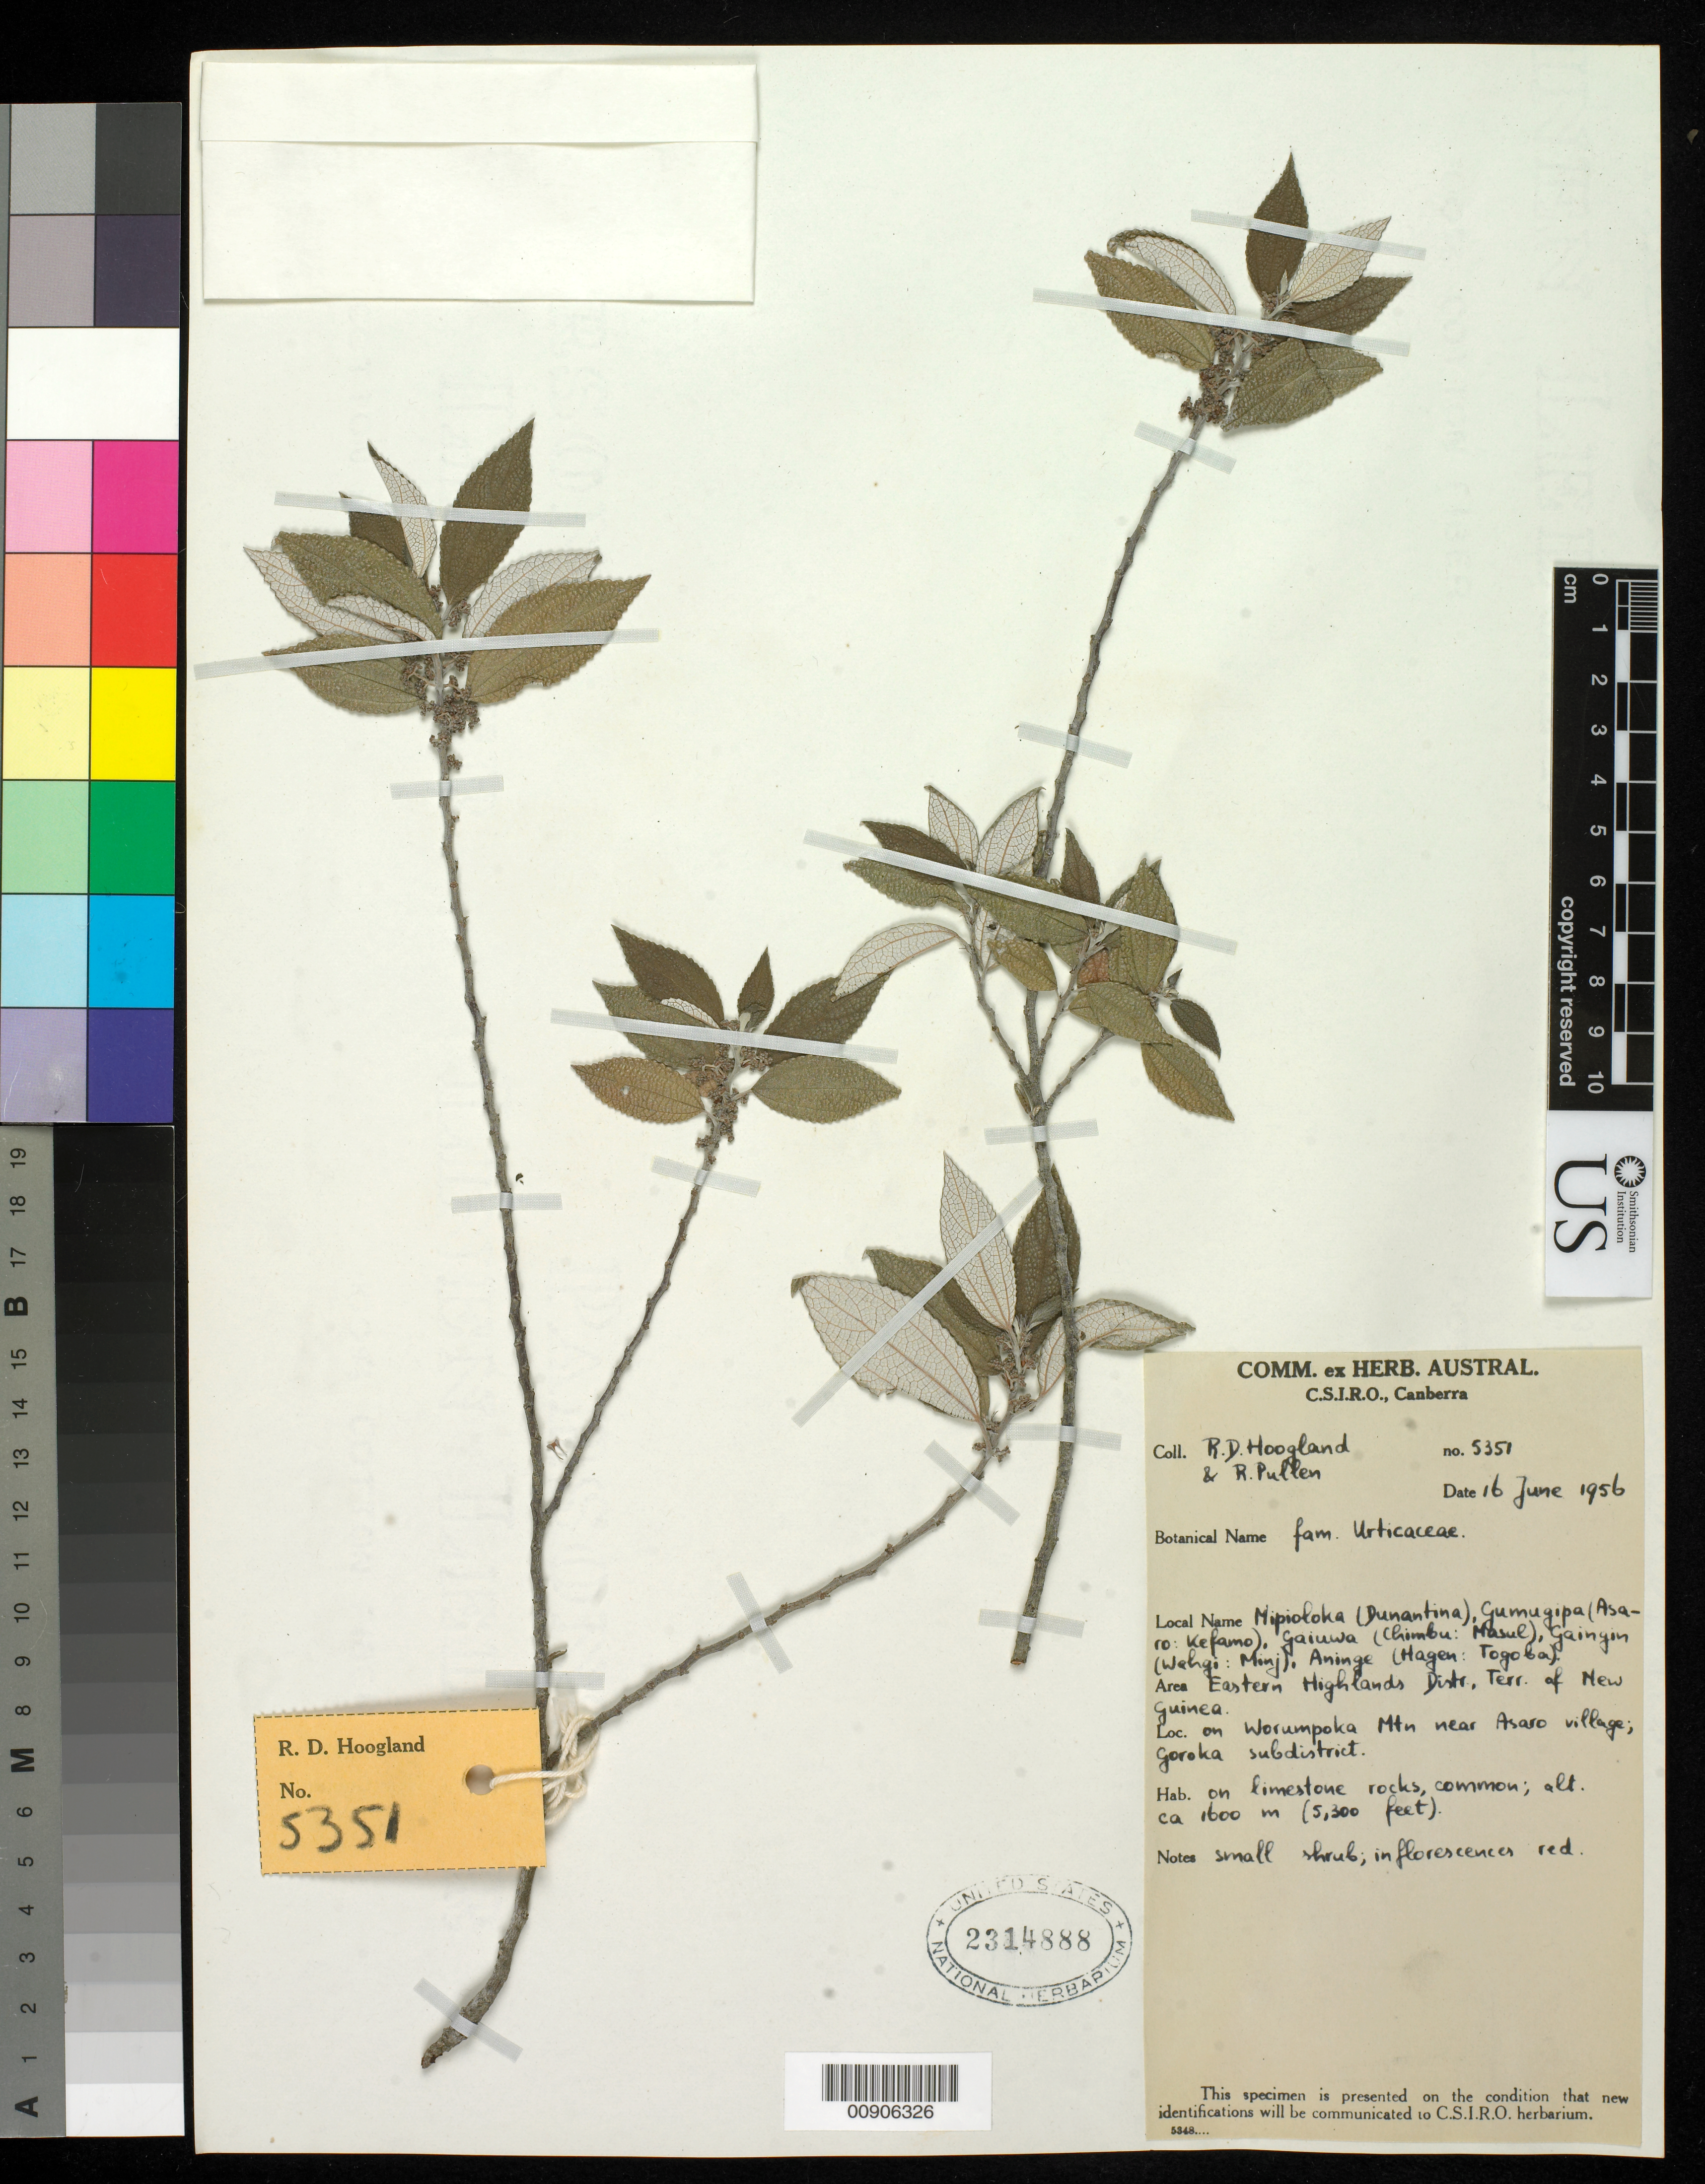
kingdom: Plantae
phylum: Tracheophyta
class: Magnoliopsida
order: Rosales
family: Urticaceae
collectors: R. D. Hoogland & R. Pullen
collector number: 5351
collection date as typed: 16 Jun 1956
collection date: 1956-06-16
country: Papua New Guinea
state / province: Eastern Highlands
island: New Guinea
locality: Eastern highlands Dist, Terr of New Guinea; On Worumpoka Mtn near Asaro village, Goroka subdistrict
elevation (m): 1615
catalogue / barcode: US 2314888